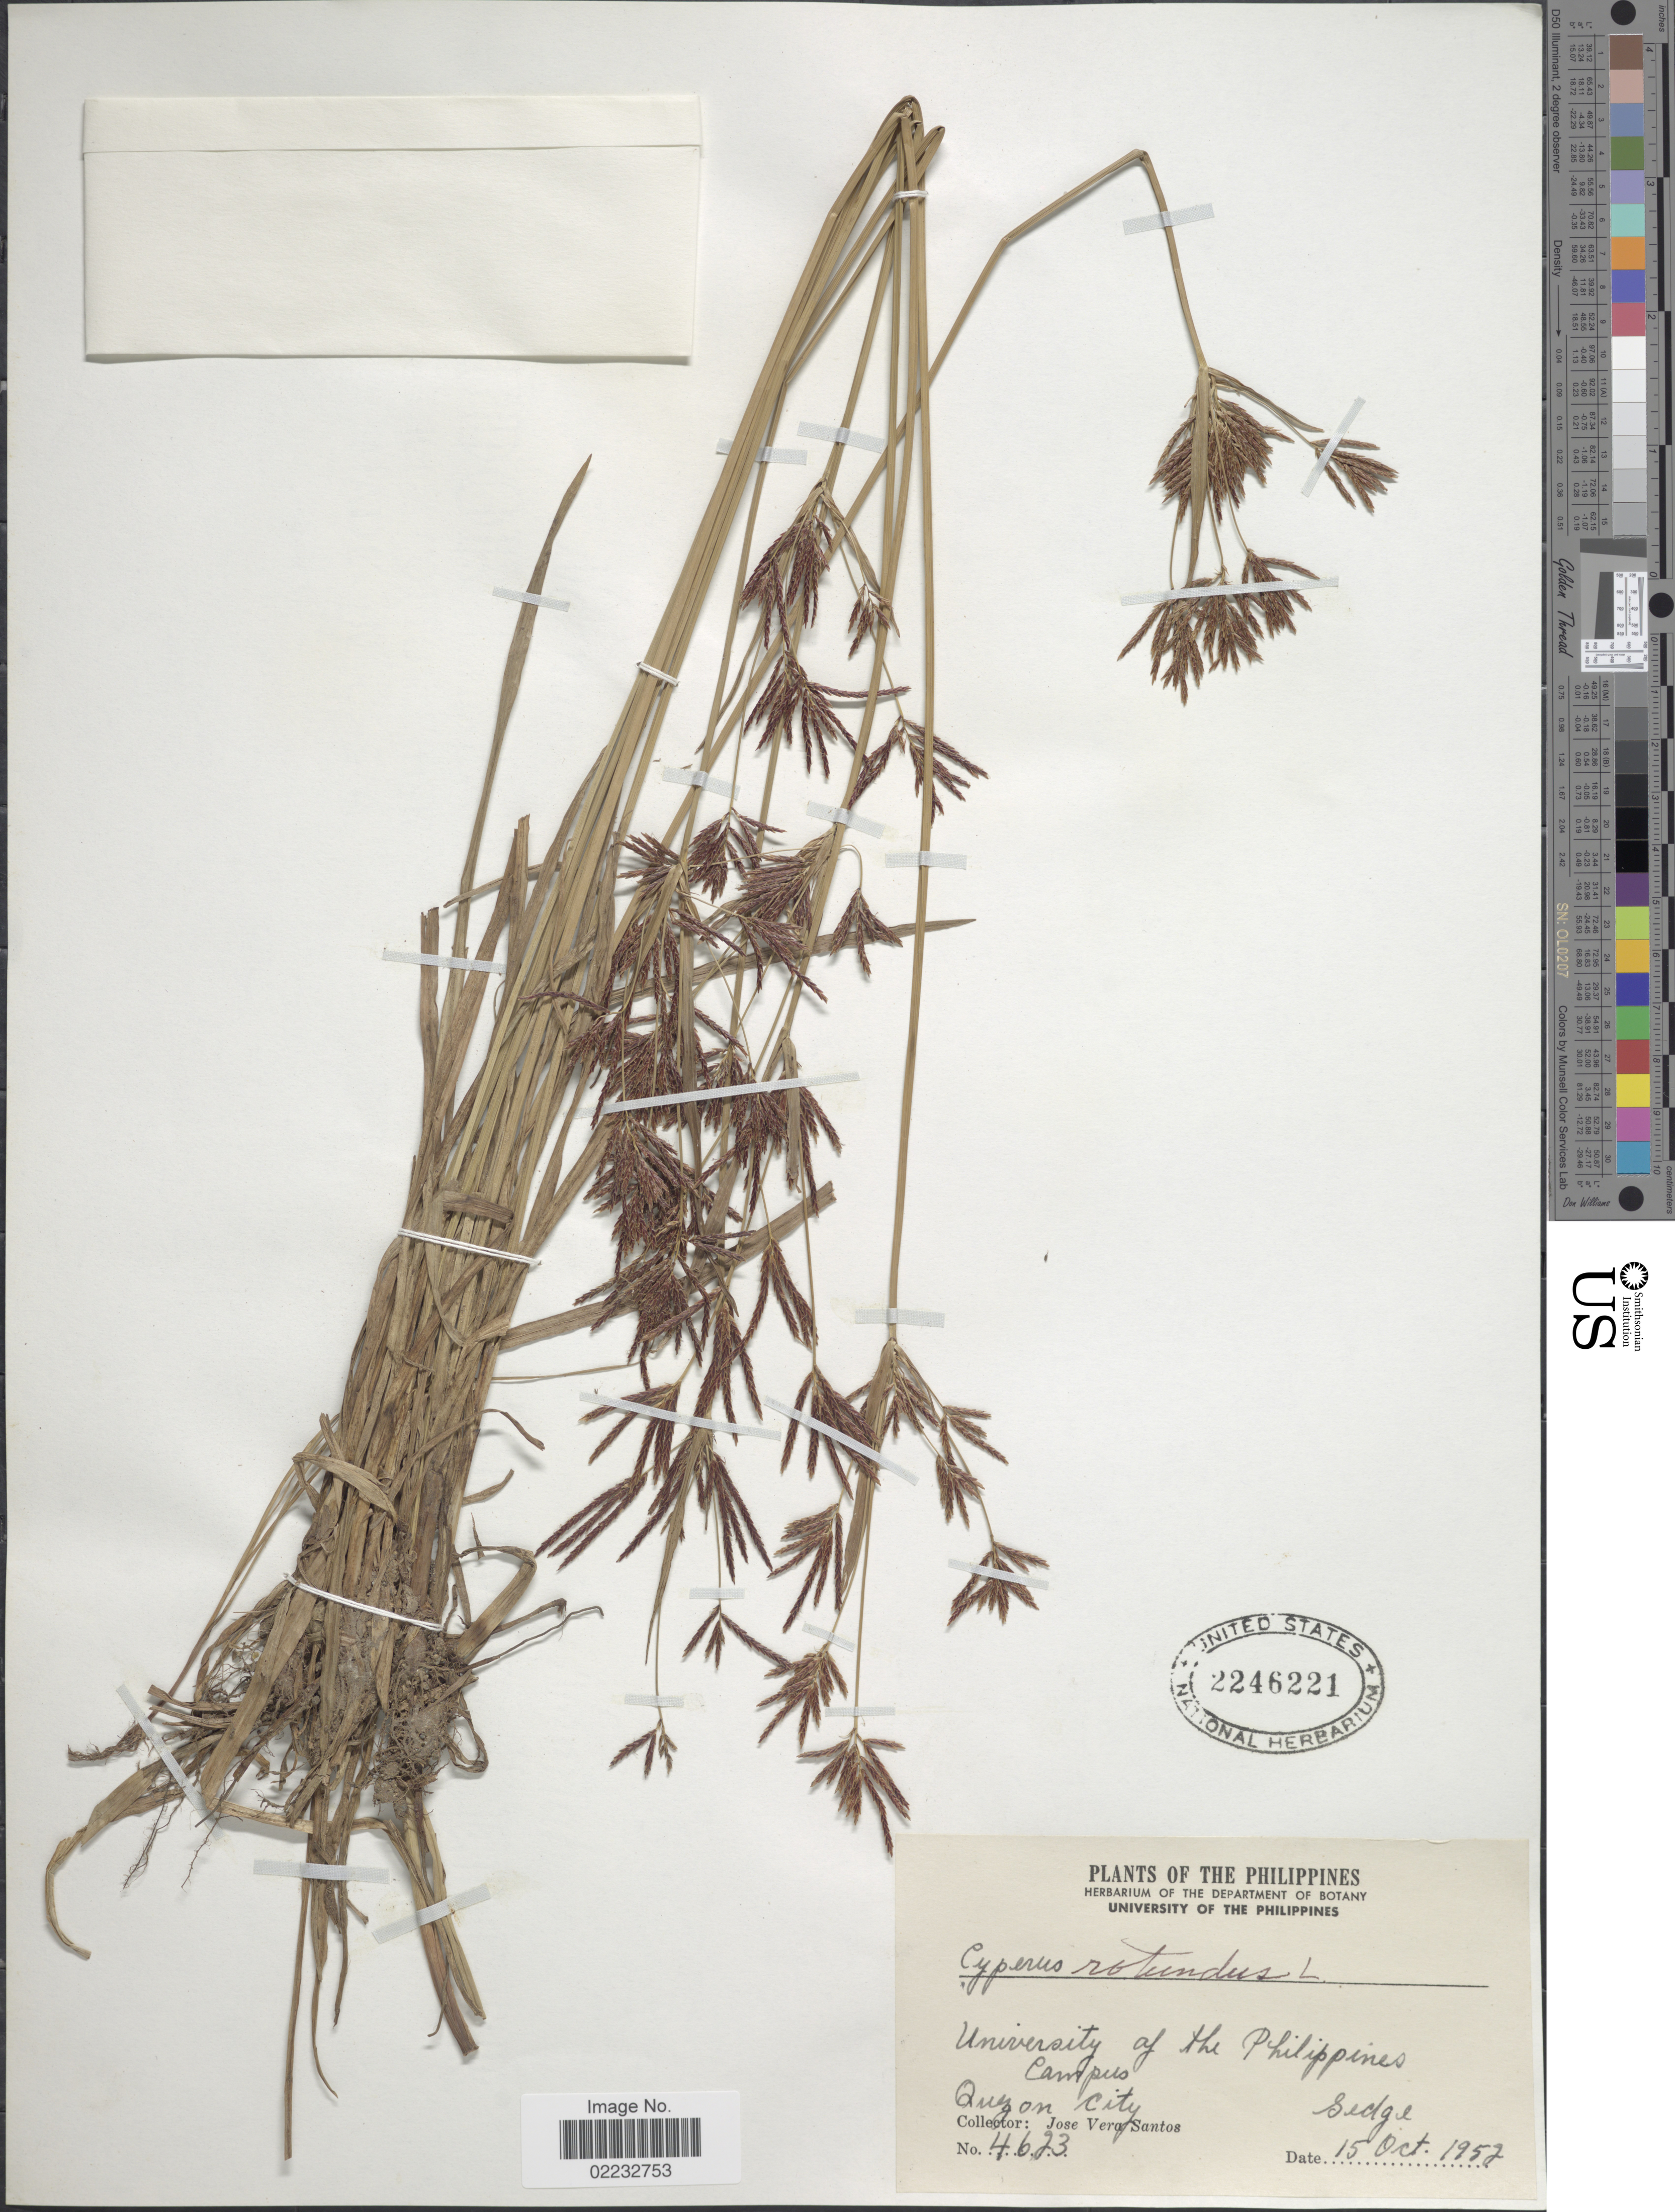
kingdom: Plantae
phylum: Tracheophyta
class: Liliopsida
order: Poales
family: Cyperaceae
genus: Cyperus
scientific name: Cyperus rotundus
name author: L.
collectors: J. Santos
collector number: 4623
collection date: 1952-10-15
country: Philippines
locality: University of the Philippines Campus. Quezon City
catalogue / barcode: US 2246221